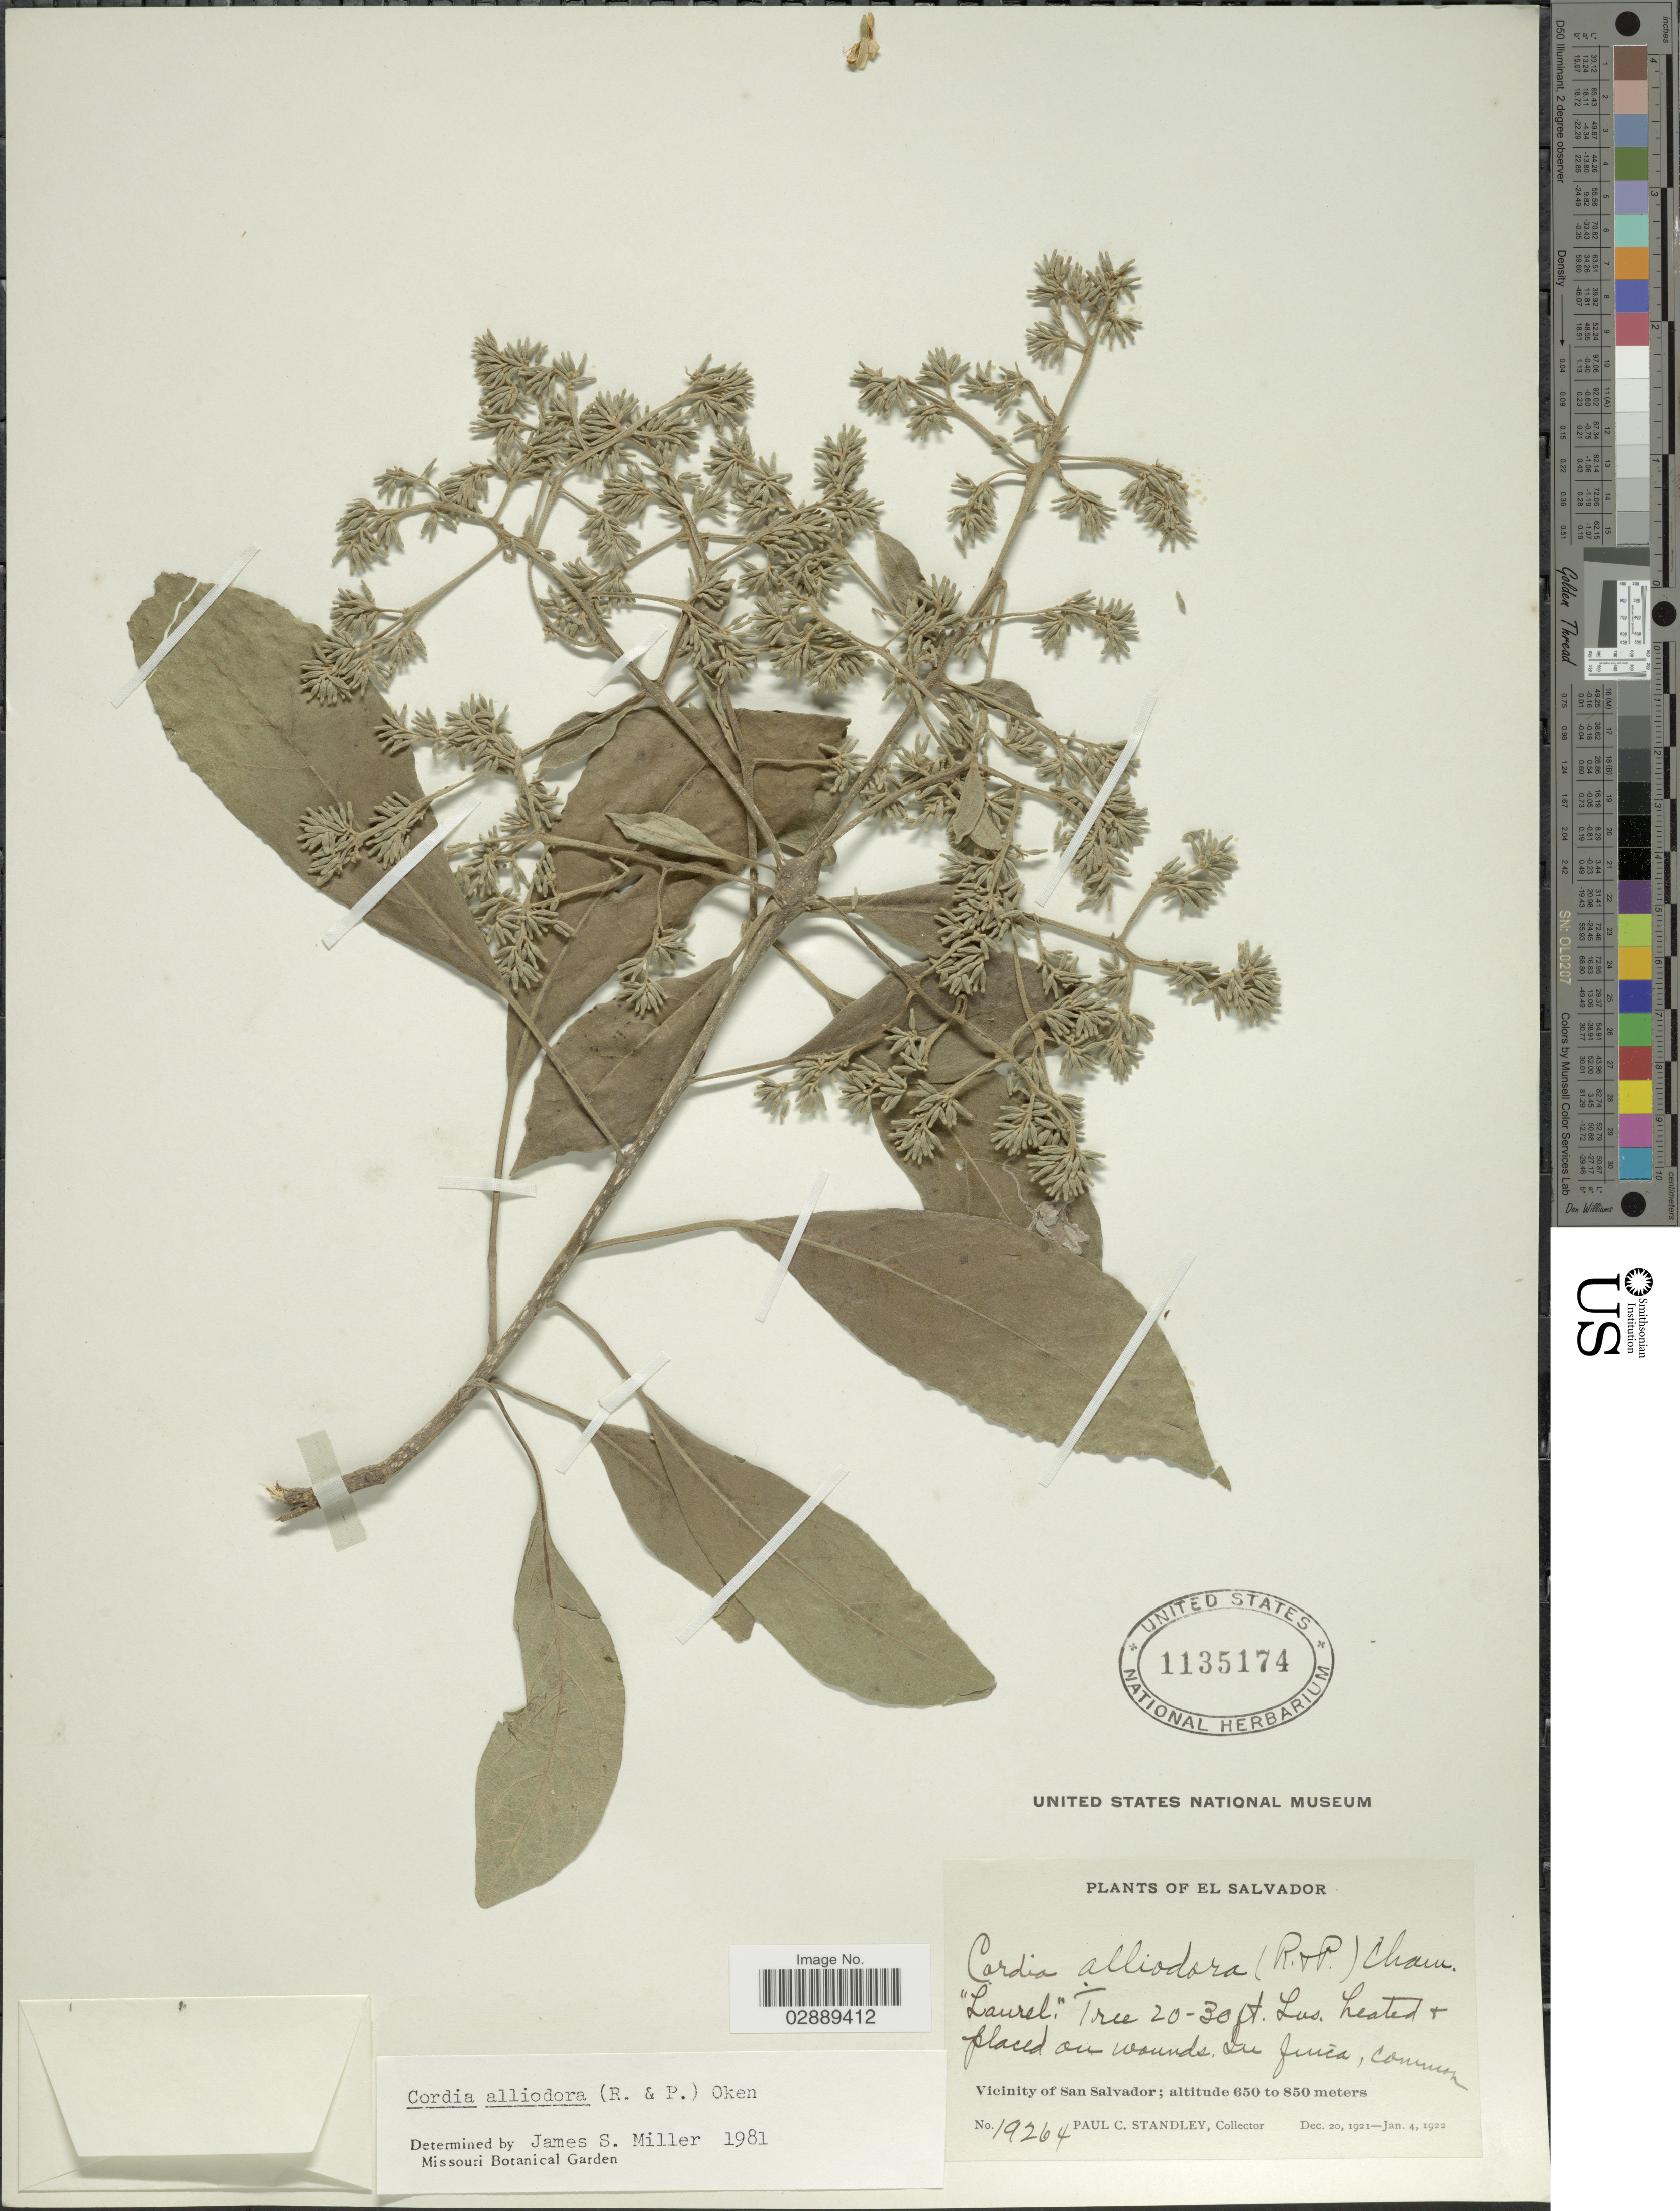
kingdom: Plantae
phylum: Tracheophyta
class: Magnoliopsida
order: Boraginales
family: Cordiaceae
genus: Cordia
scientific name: Cordia alliodora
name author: (Ruiz & Pav.) Oken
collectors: P. C. Standley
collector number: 19264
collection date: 1921-12-20/1922-01-04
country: El Salvador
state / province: San Salvador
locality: Vicinity of San Salvador.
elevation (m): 650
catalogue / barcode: US 1135174